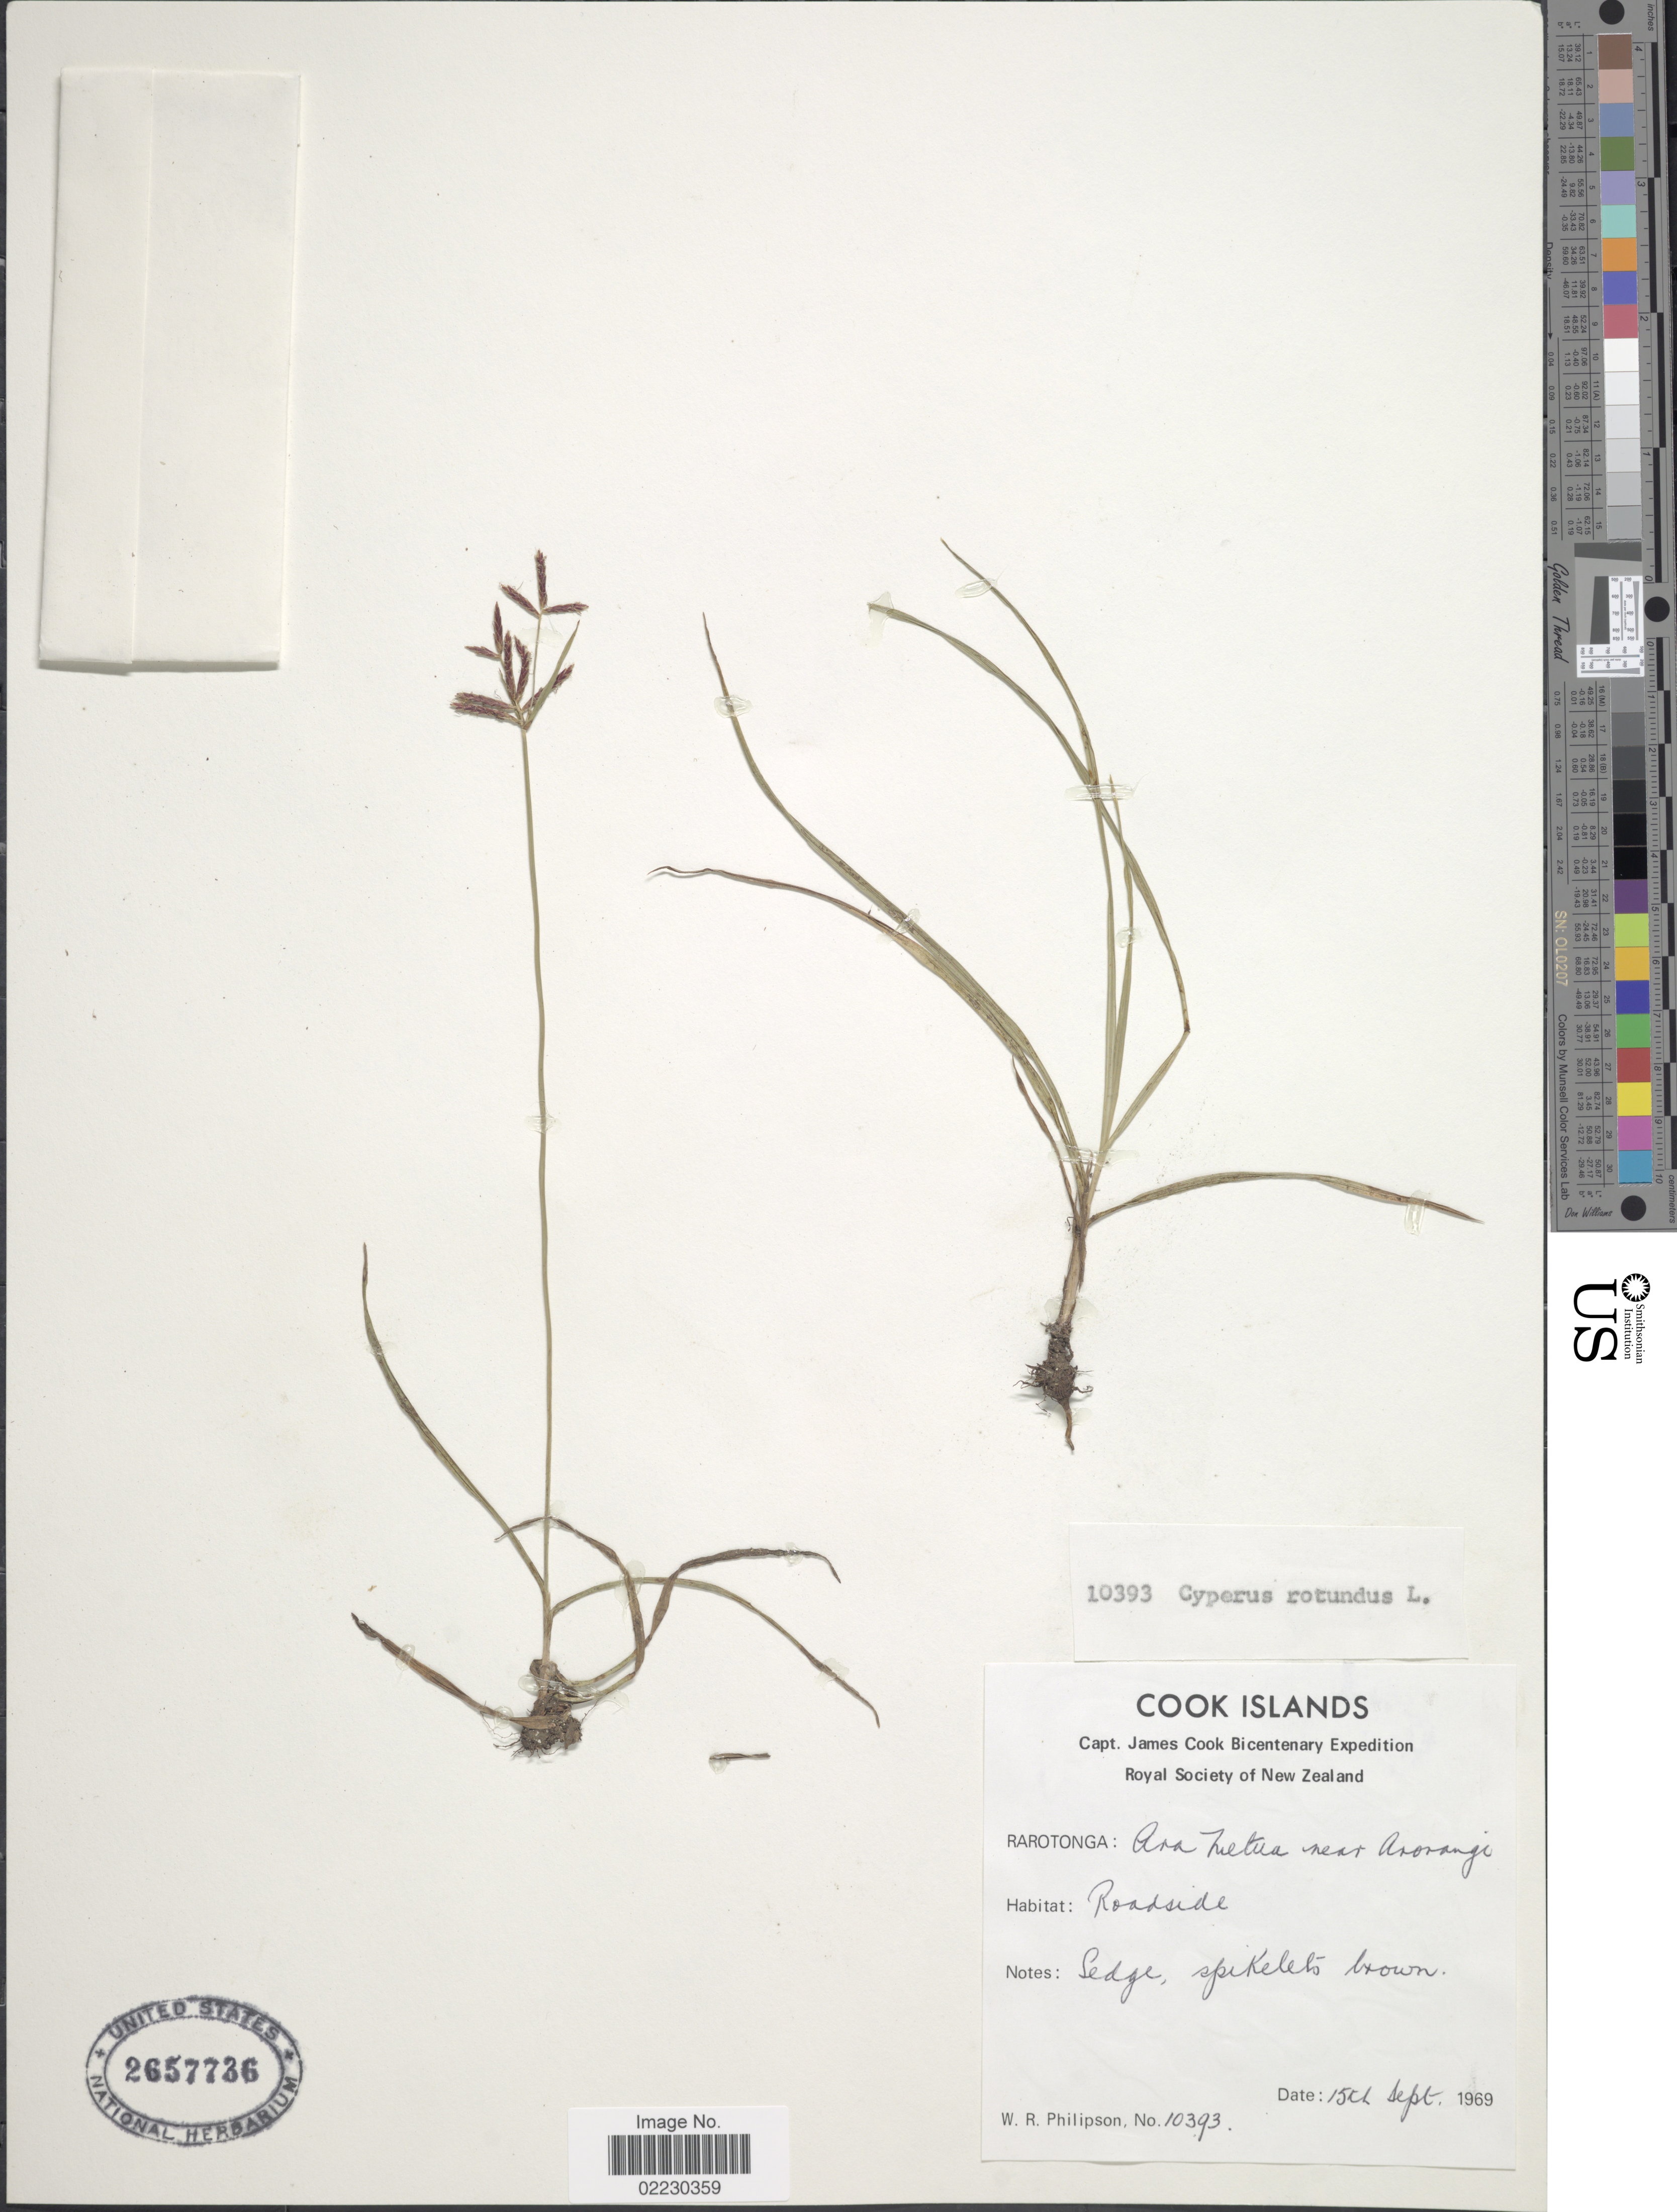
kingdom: Plantae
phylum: Tracheophyta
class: Liliopsida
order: Poales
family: Cyperaceae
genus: Cyperus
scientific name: Cyperus rotundus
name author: L.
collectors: W. R. Philipson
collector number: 10393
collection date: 1969-09-15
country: Cook Islands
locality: Ara Zetua near Asosangi [interpreted]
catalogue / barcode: US 2657736